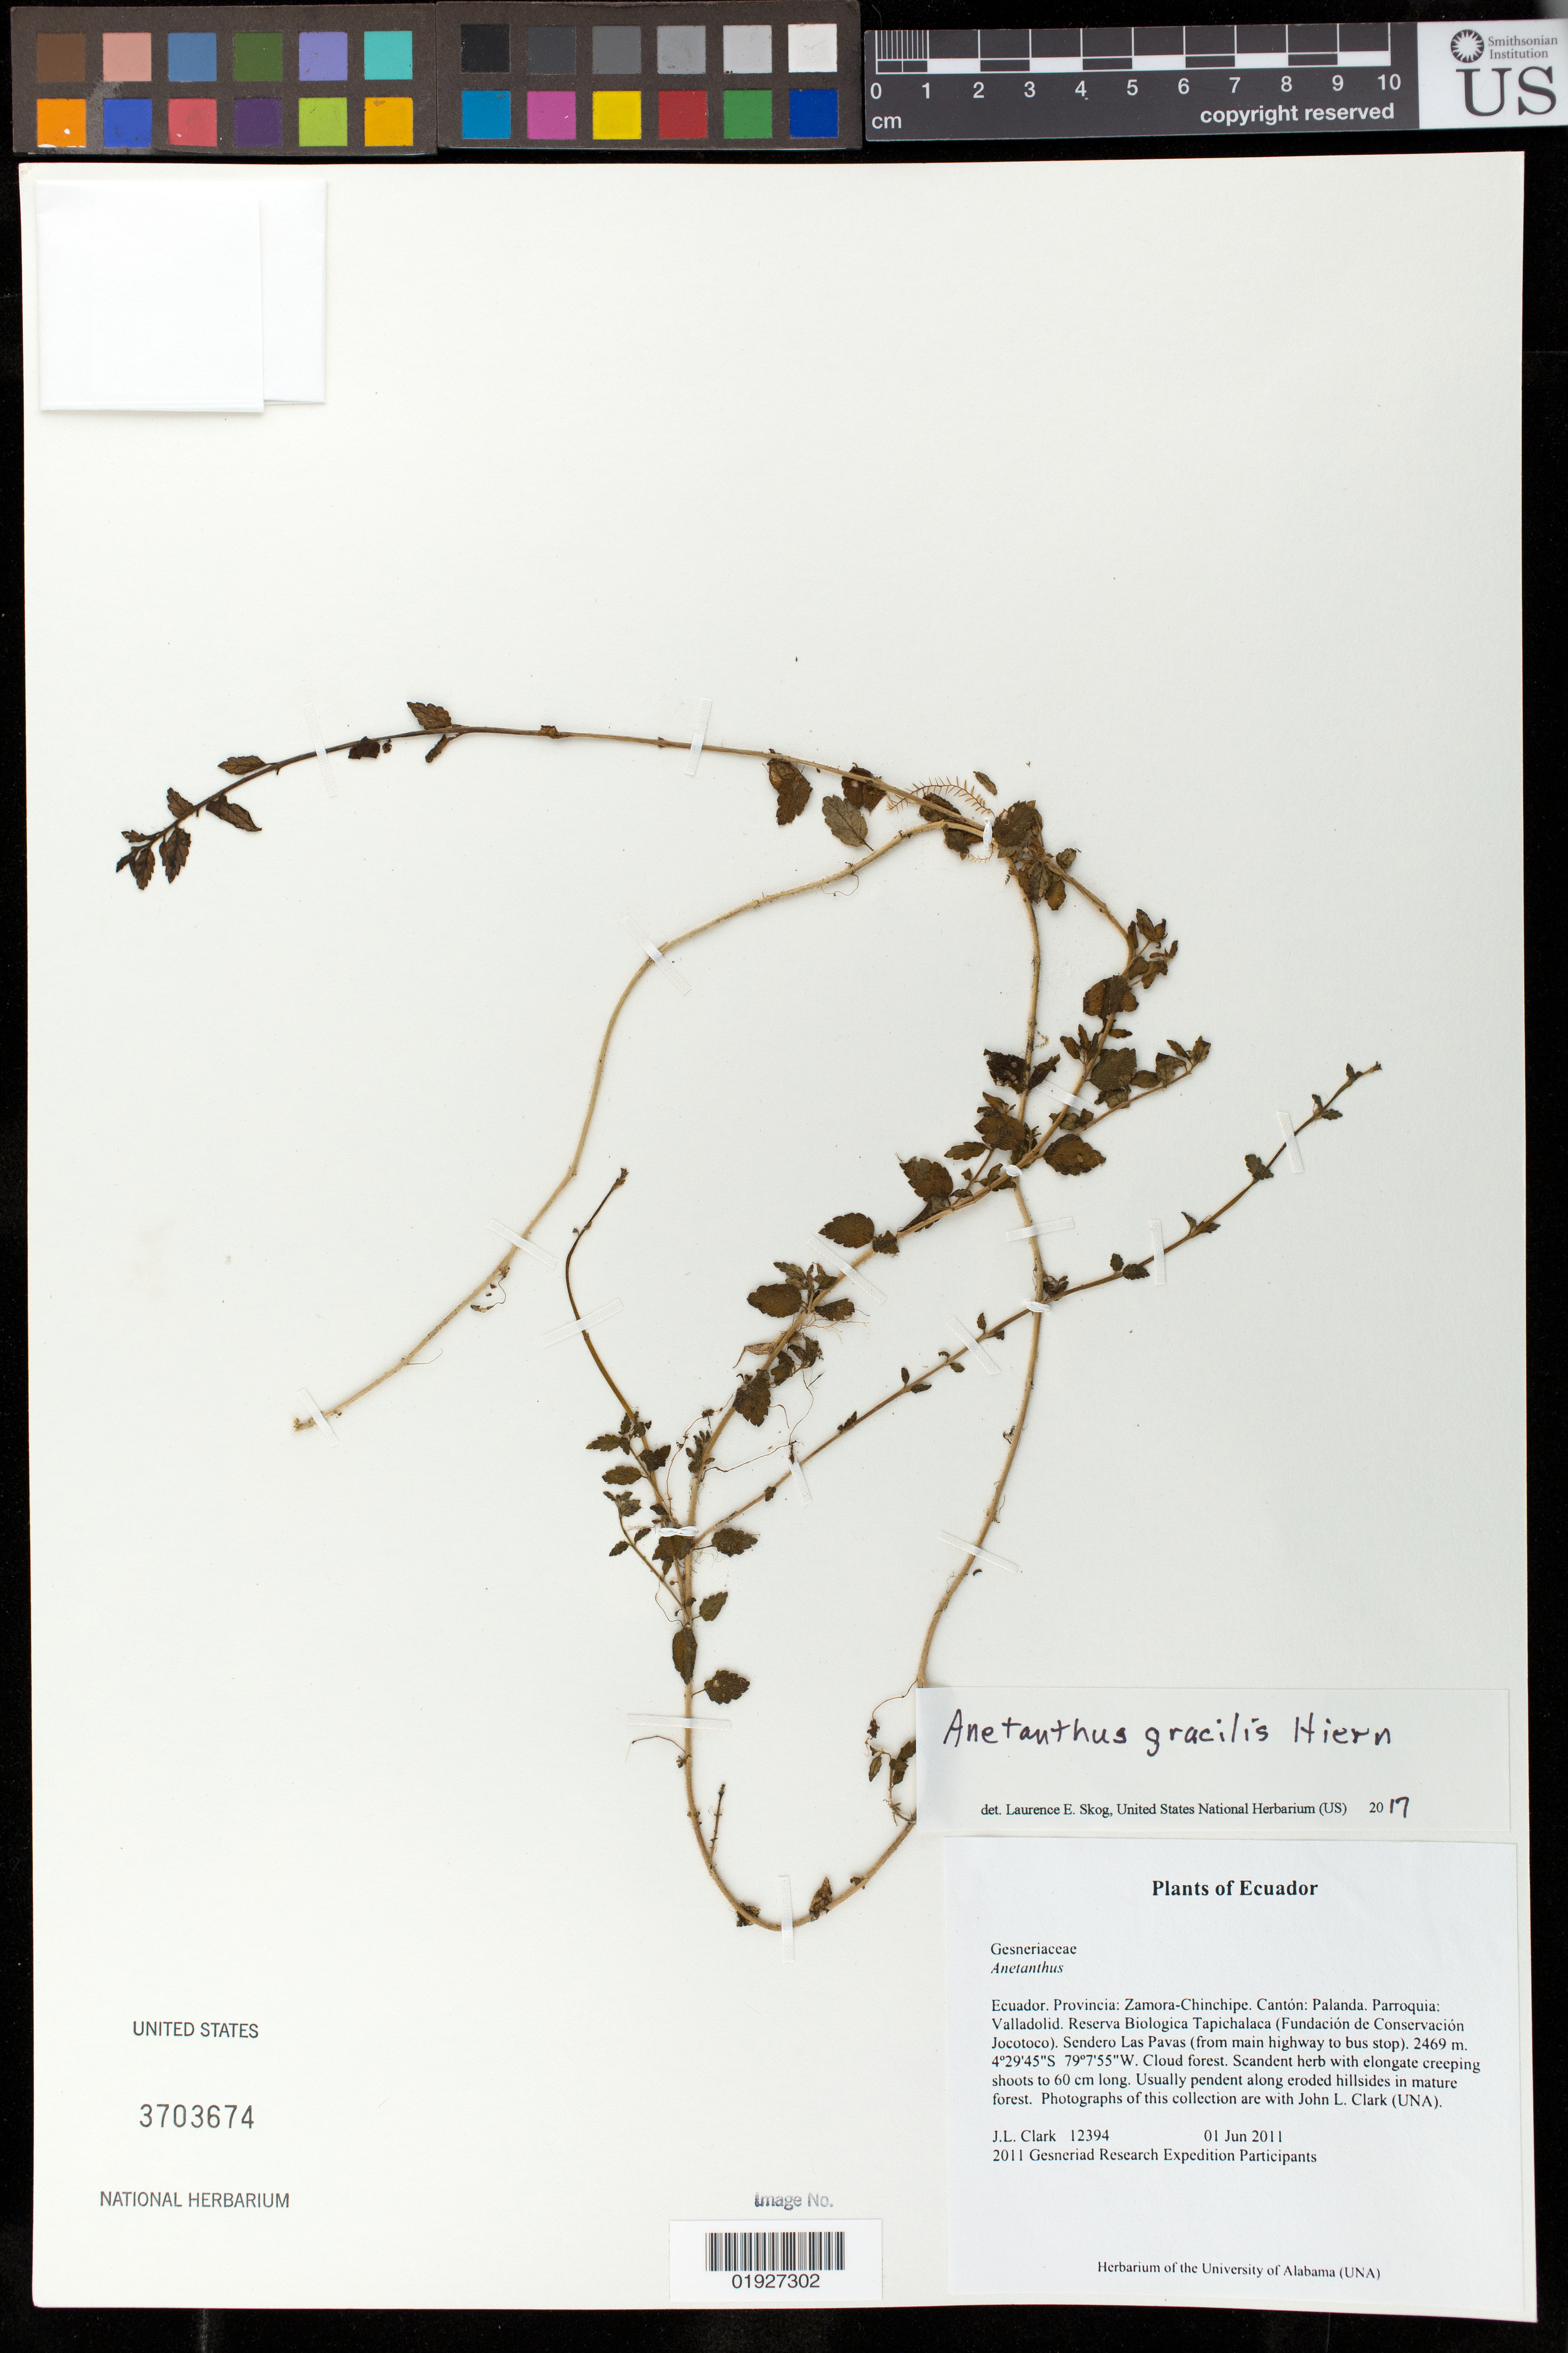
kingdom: Plantae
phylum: Tracheophyta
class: Magnoliopsida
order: Lamiales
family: Gesneriaceae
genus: Anetanthus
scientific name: Anetanthus zamorensis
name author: J.L. Clark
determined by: Skog, Laurence E.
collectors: J. L. Clark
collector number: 12394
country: Ecuador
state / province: Zamora-Chinchipe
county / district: Canton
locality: Palanda, Parroquia, Valladolid Reserva Biologica Tapichalaca, Fundacion de Conservacipon Jocotoco, Sendero Las Pavas, from main highway to bus stop.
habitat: Cloud forest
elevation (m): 2469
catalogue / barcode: US 3703674